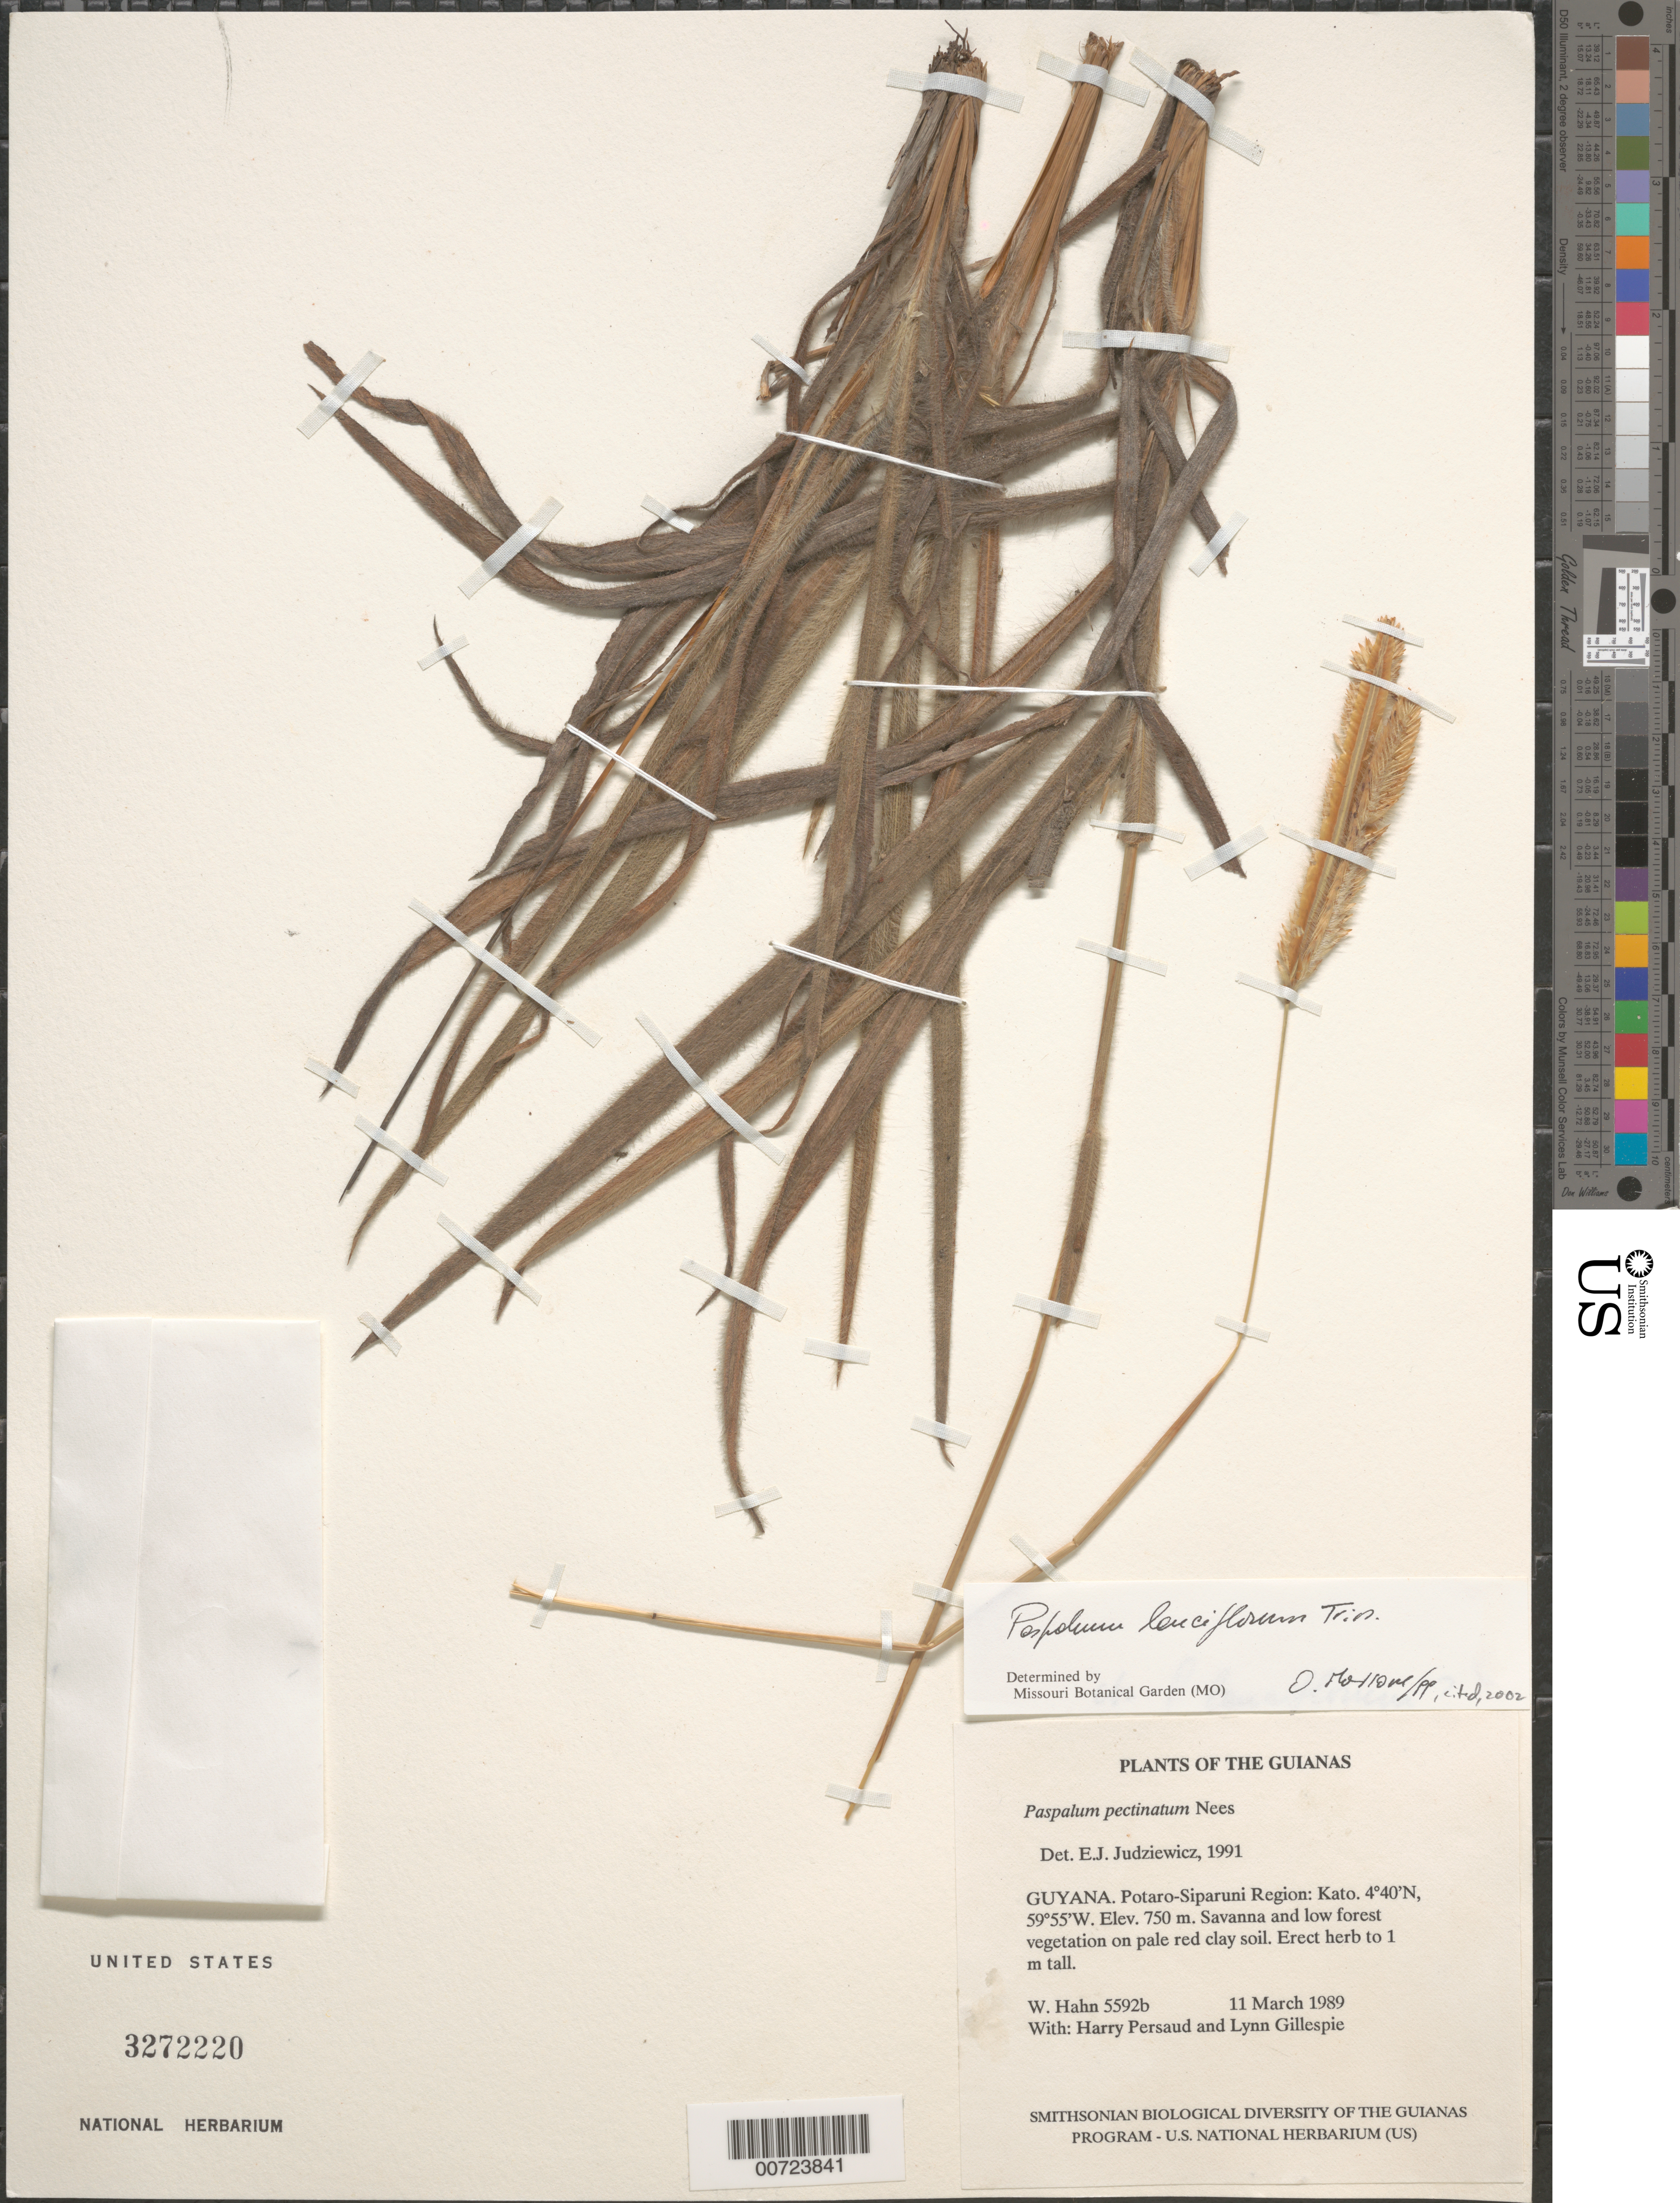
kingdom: Plantae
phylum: Tracheophyta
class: Liliopsida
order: Poales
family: Poaceae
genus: Paspalum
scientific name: Paspalum lanciflorum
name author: Trin.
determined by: Morrone, O. N., (SI), Instituto de Botánica Darwinion (Argentina)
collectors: W. Hahn, H. Persaud & L. J. Gillespie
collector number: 5592 b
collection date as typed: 11 March 1989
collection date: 1989-03-11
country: Guyana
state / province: Potaro-Siparuni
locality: Kato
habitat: Savanna and low forest vegetation on pale red clay soil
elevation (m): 750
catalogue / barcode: US 3272220